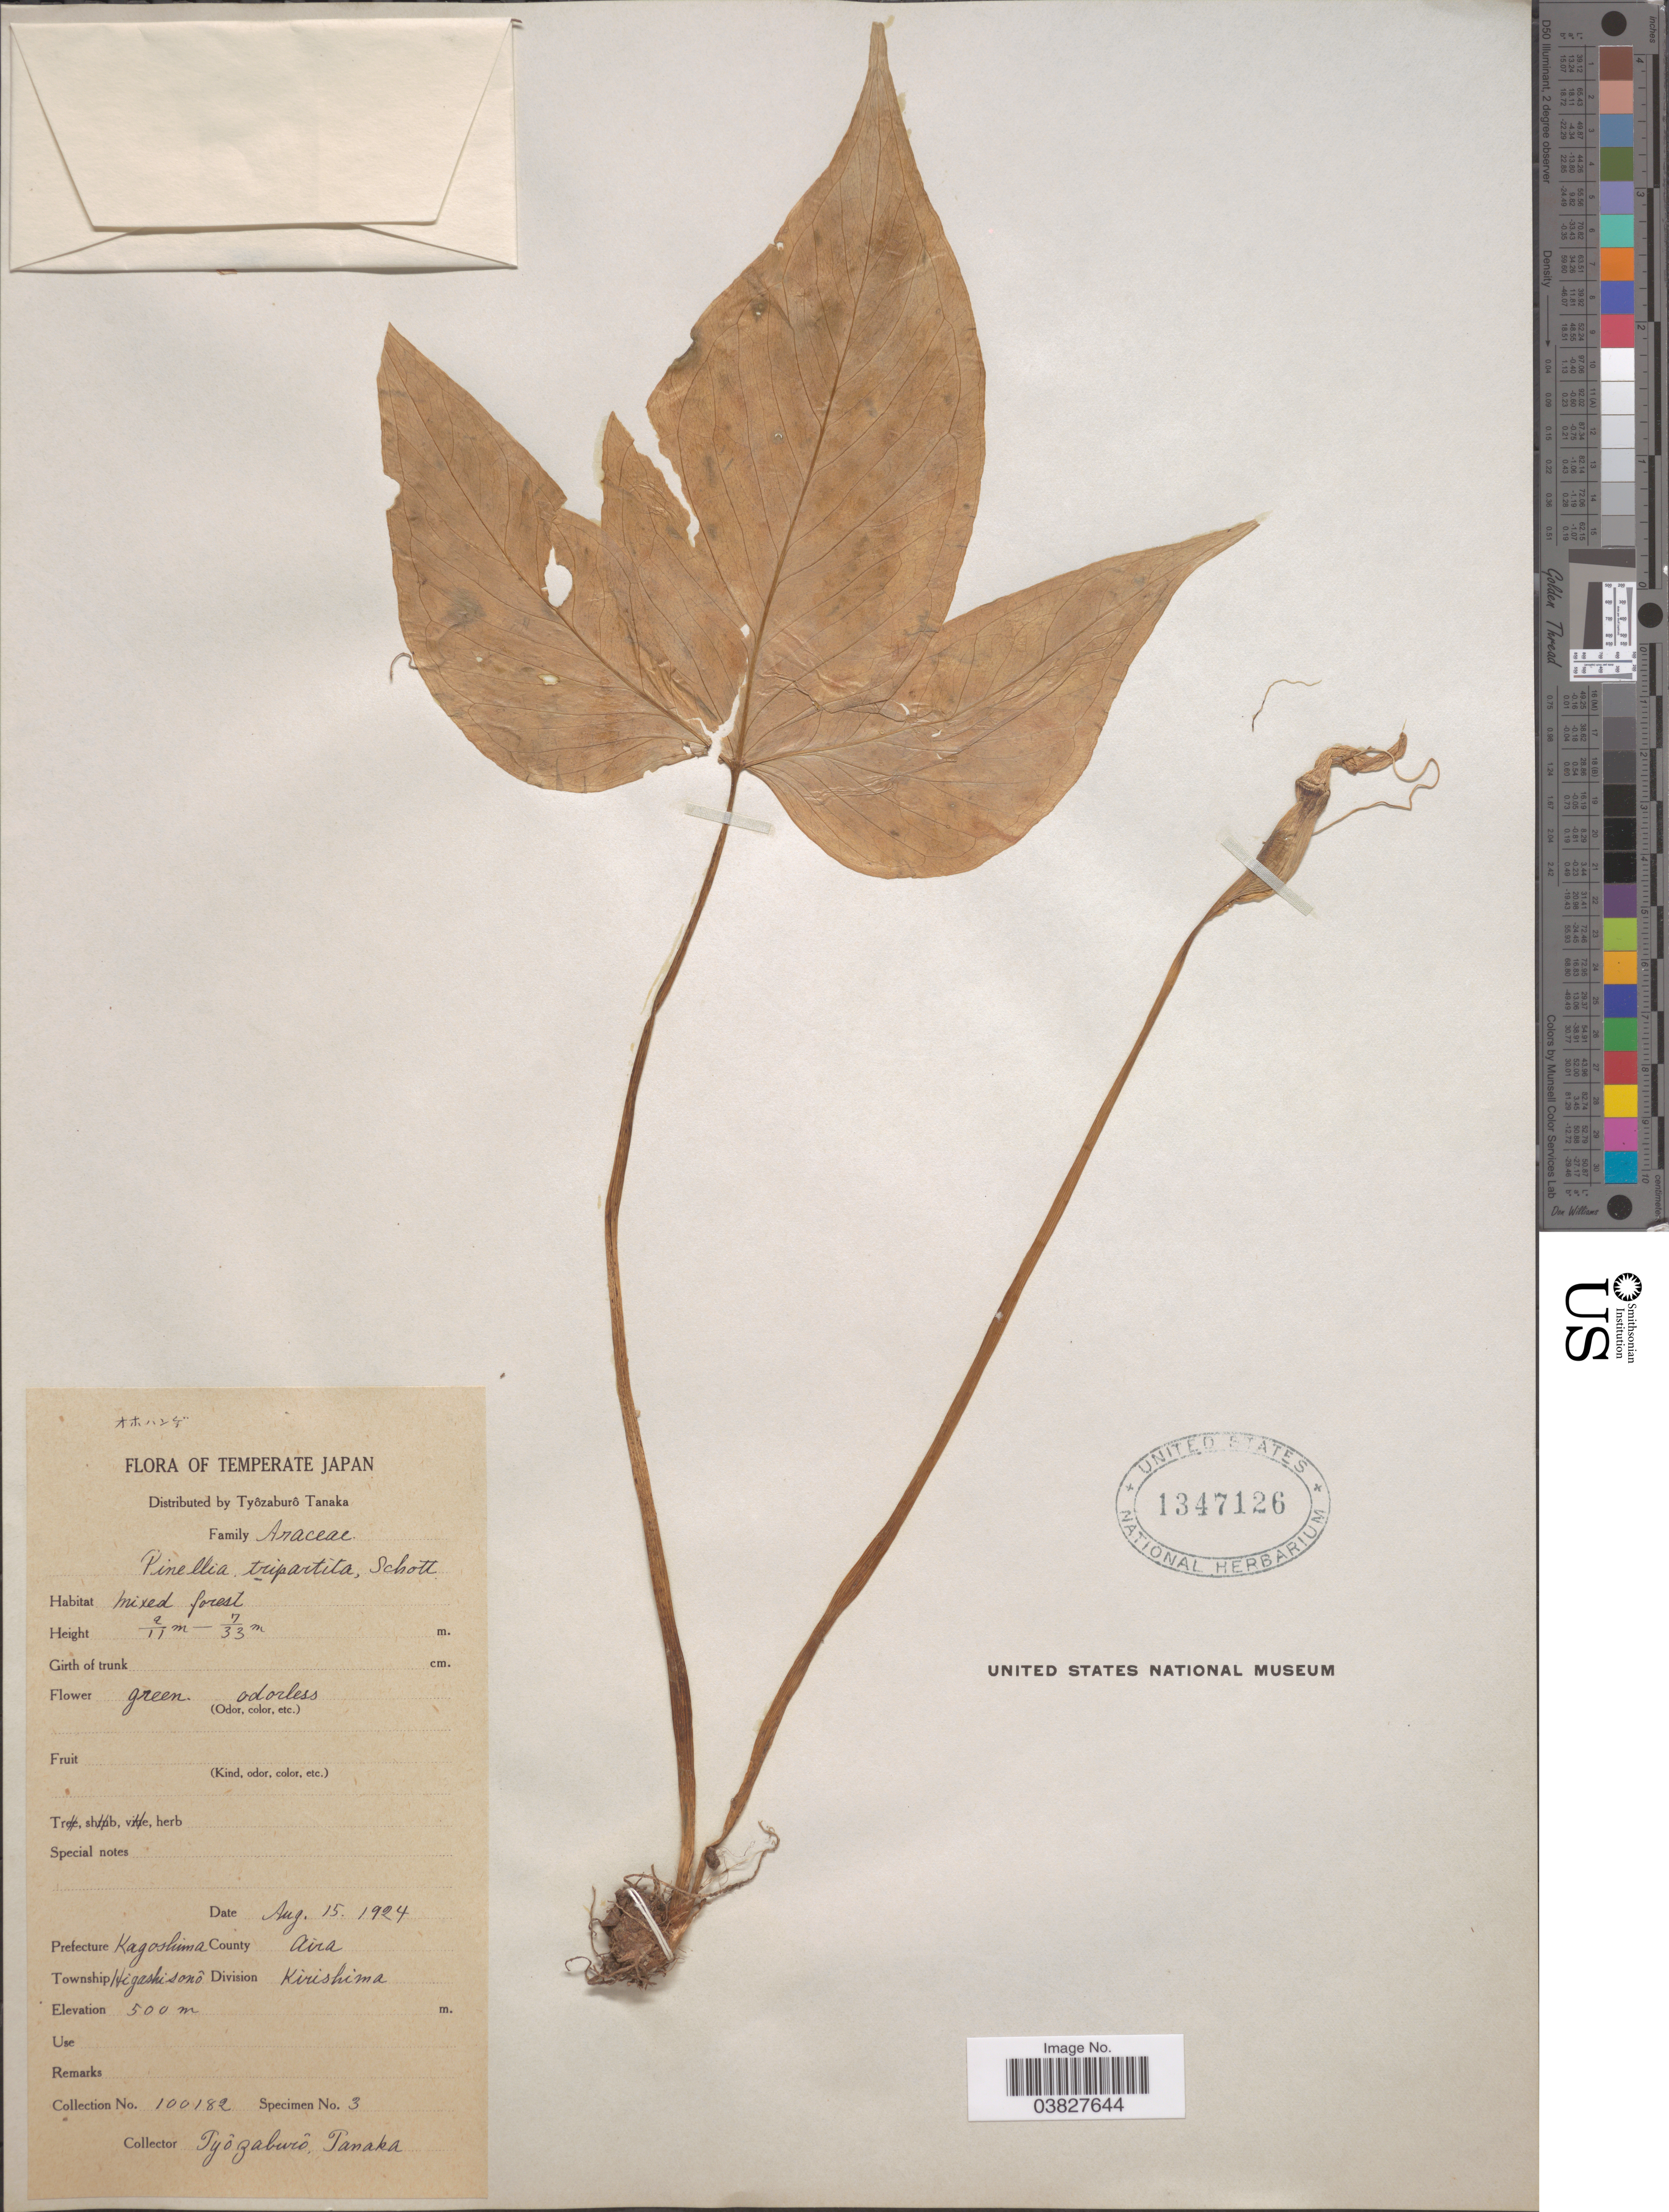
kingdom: Plantae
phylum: Tracheophyta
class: Liliopsida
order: Alismatales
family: Araceae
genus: Pinellia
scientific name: Pinellia tripartita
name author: Schott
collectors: T. Tanaka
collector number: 100182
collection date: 1924-08-15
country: Japan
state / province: Kagosima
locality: Temperate Japan. Prefecture Kagoshima County Aira Township Higashisonô Division Kirishima.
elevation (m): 500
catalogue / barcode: US 1347126